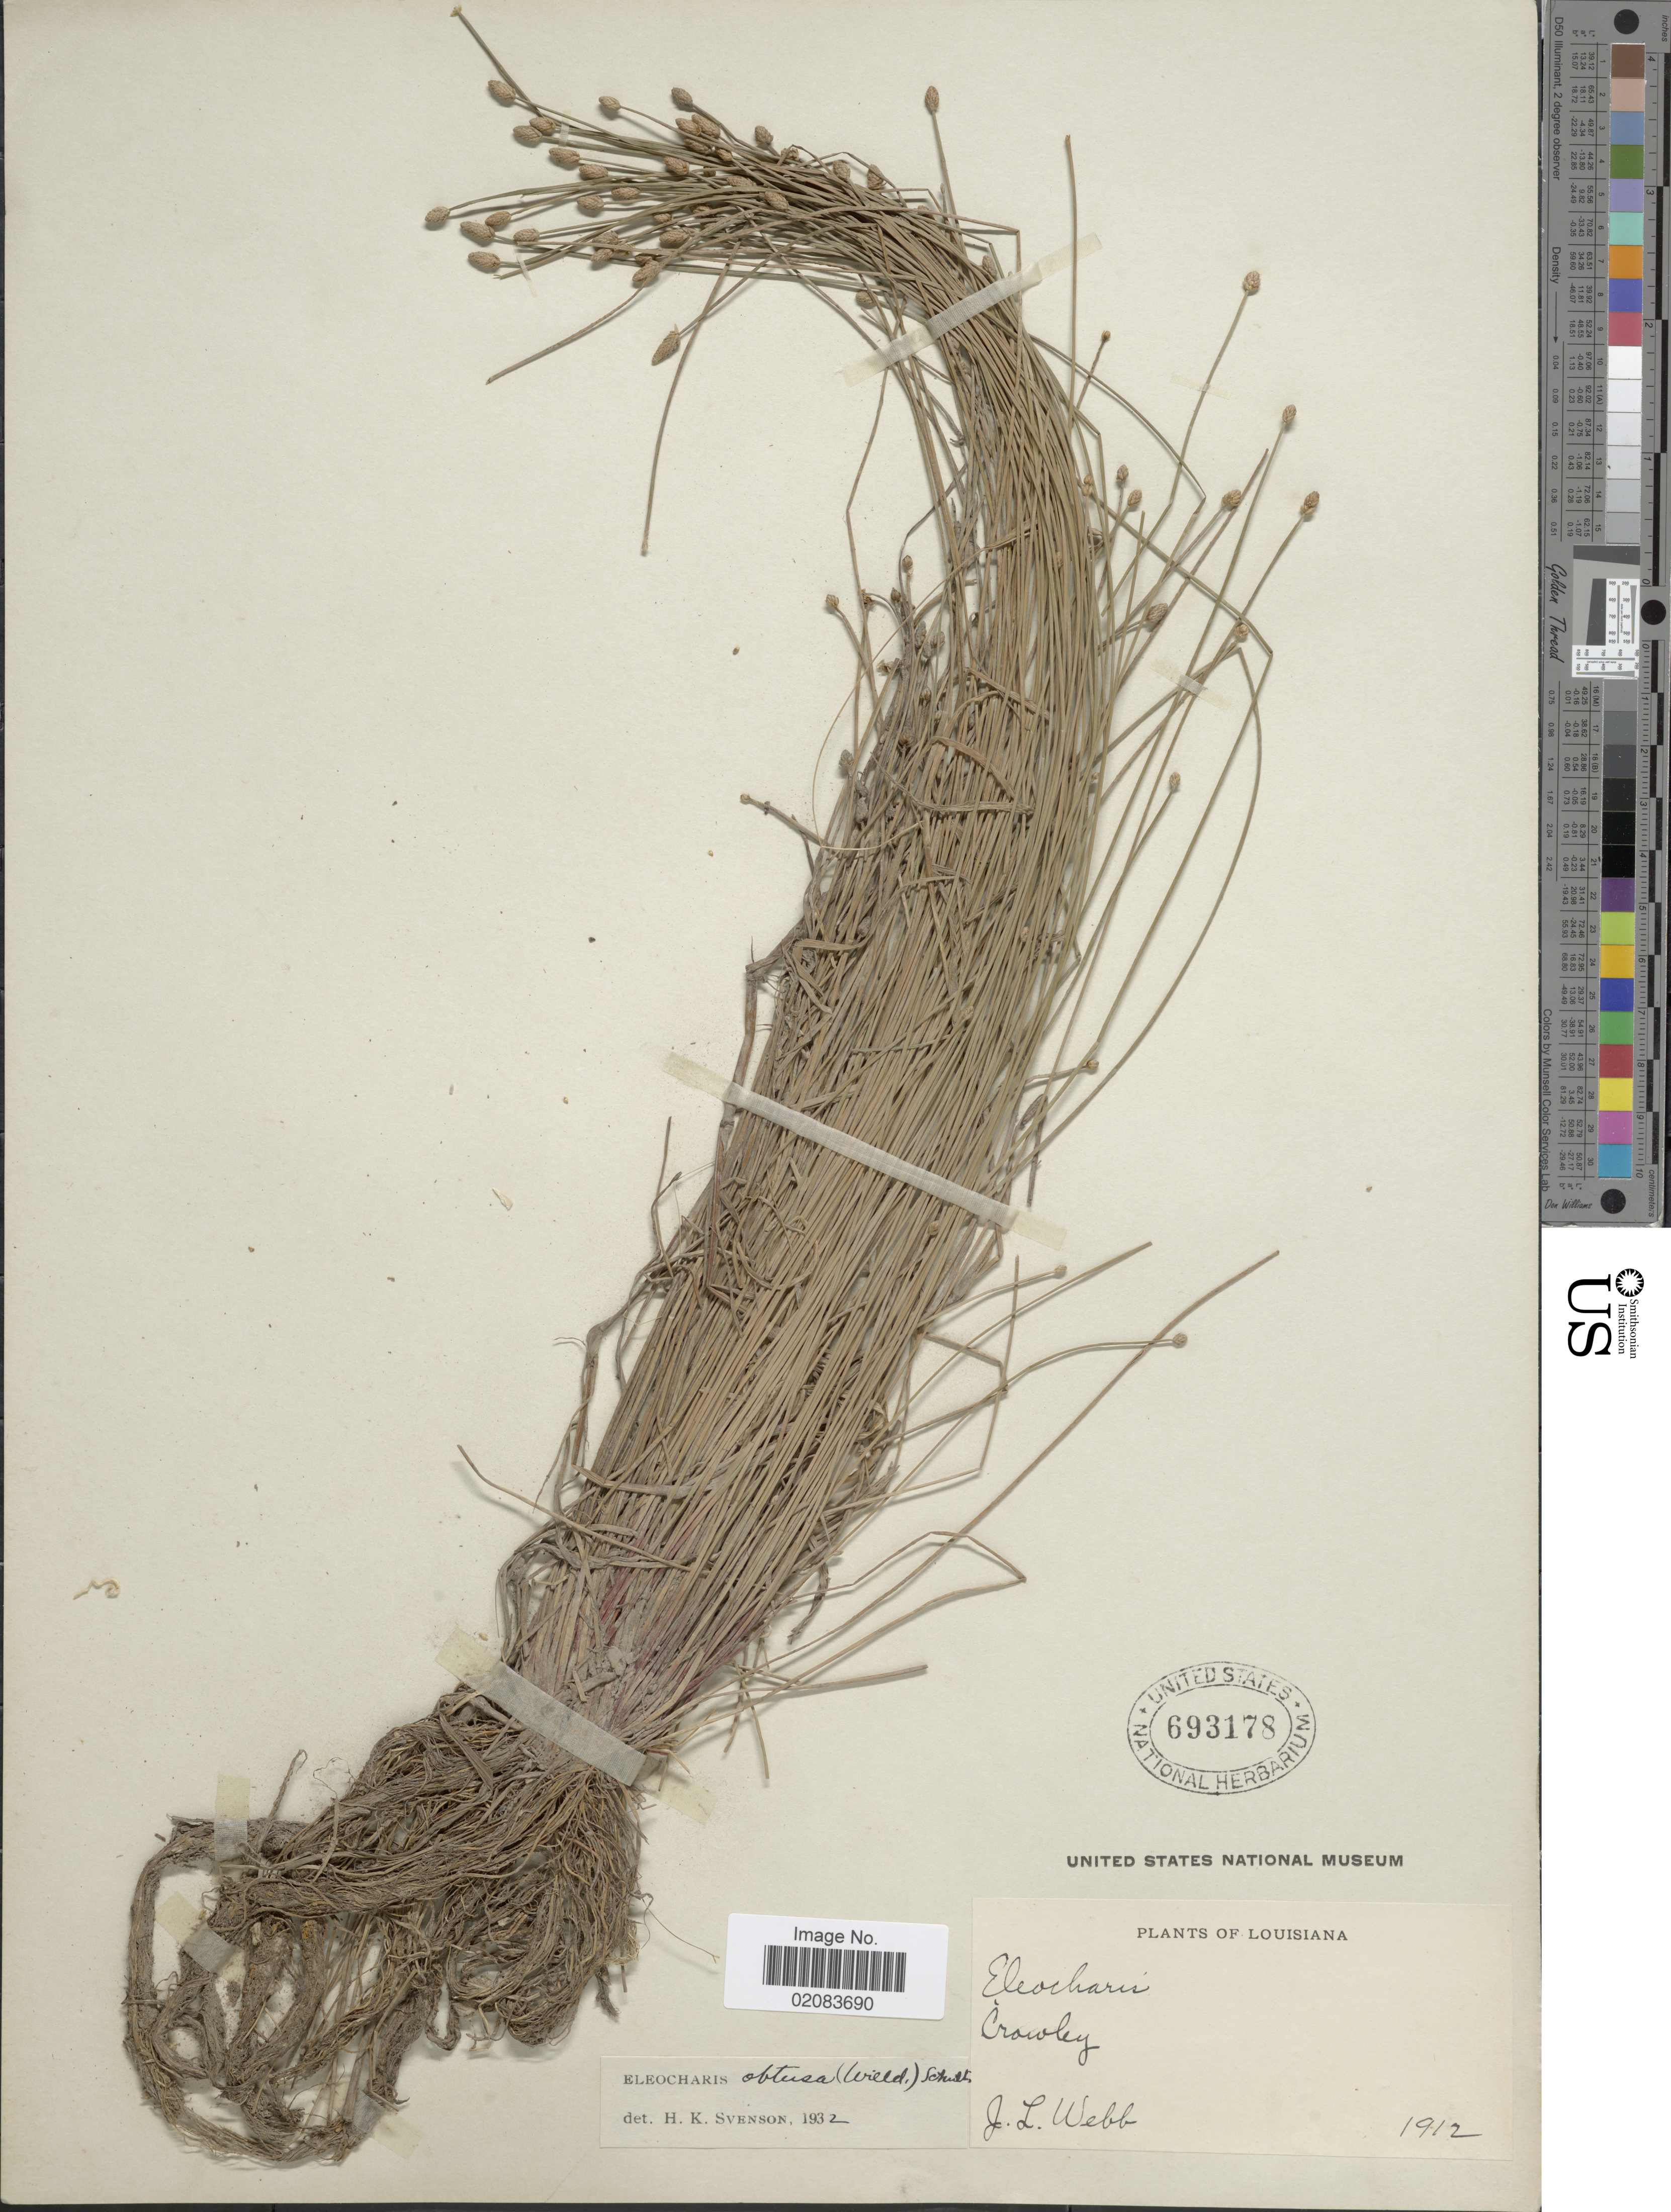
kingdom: Plantae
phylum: Tracheophyta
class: Liliopsida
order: Poales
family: Cyperaceae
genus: Eleocharis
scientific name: Eleocharis obtusa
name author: (Willd.) Schult.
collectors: J. Webb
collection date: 1912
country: United States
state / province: Louisiana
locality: Crowley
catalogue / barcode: US 693178